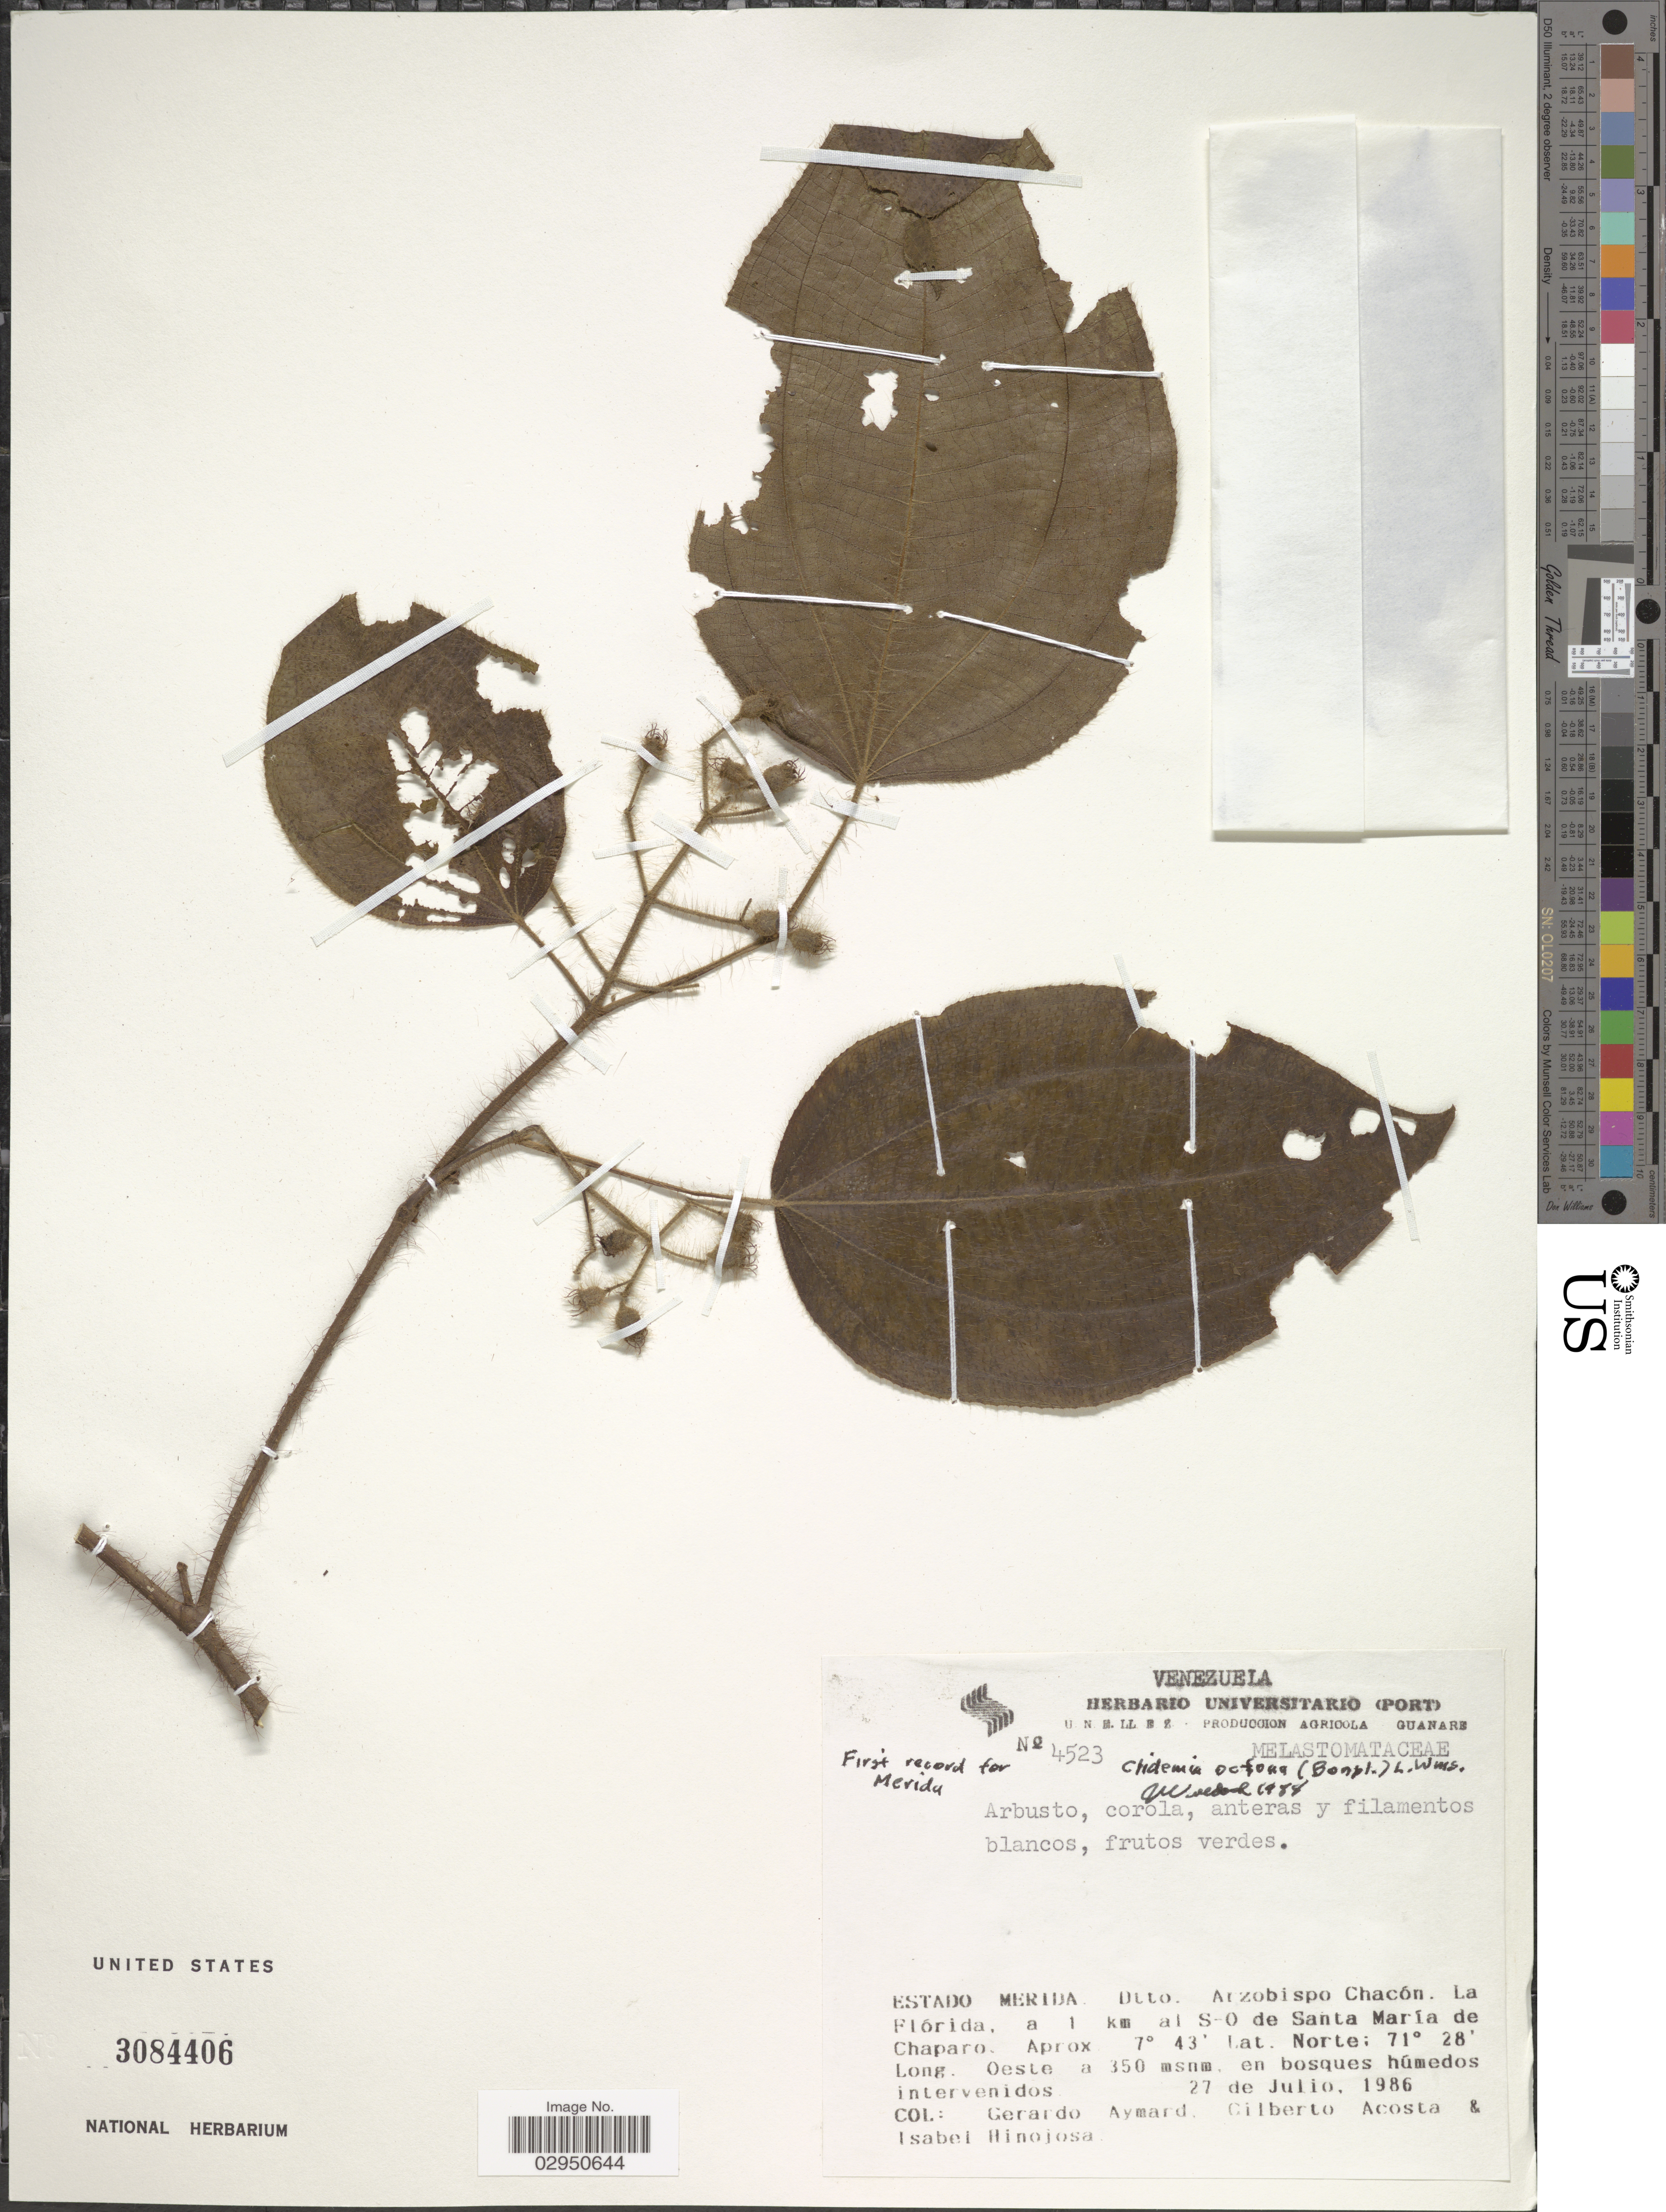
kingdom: Plantae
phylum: Tracheophyta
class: Magnoliopsida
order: Myrtales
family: Melastomataceae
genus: Clidemia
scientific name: Clidemia octona subsp. octona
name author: (Bonpl.) L.O. Williams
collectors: G. A. Aymard, G. Acosta & I. Hinojosa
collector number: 4523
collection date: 1986-07-27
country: Venezuela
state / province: Mérida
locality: Dtto. Arzobispo Chacón. La Florida, a1 km al S-O de Santa María de Chaparo.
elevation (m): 350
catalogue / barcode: US 3084406